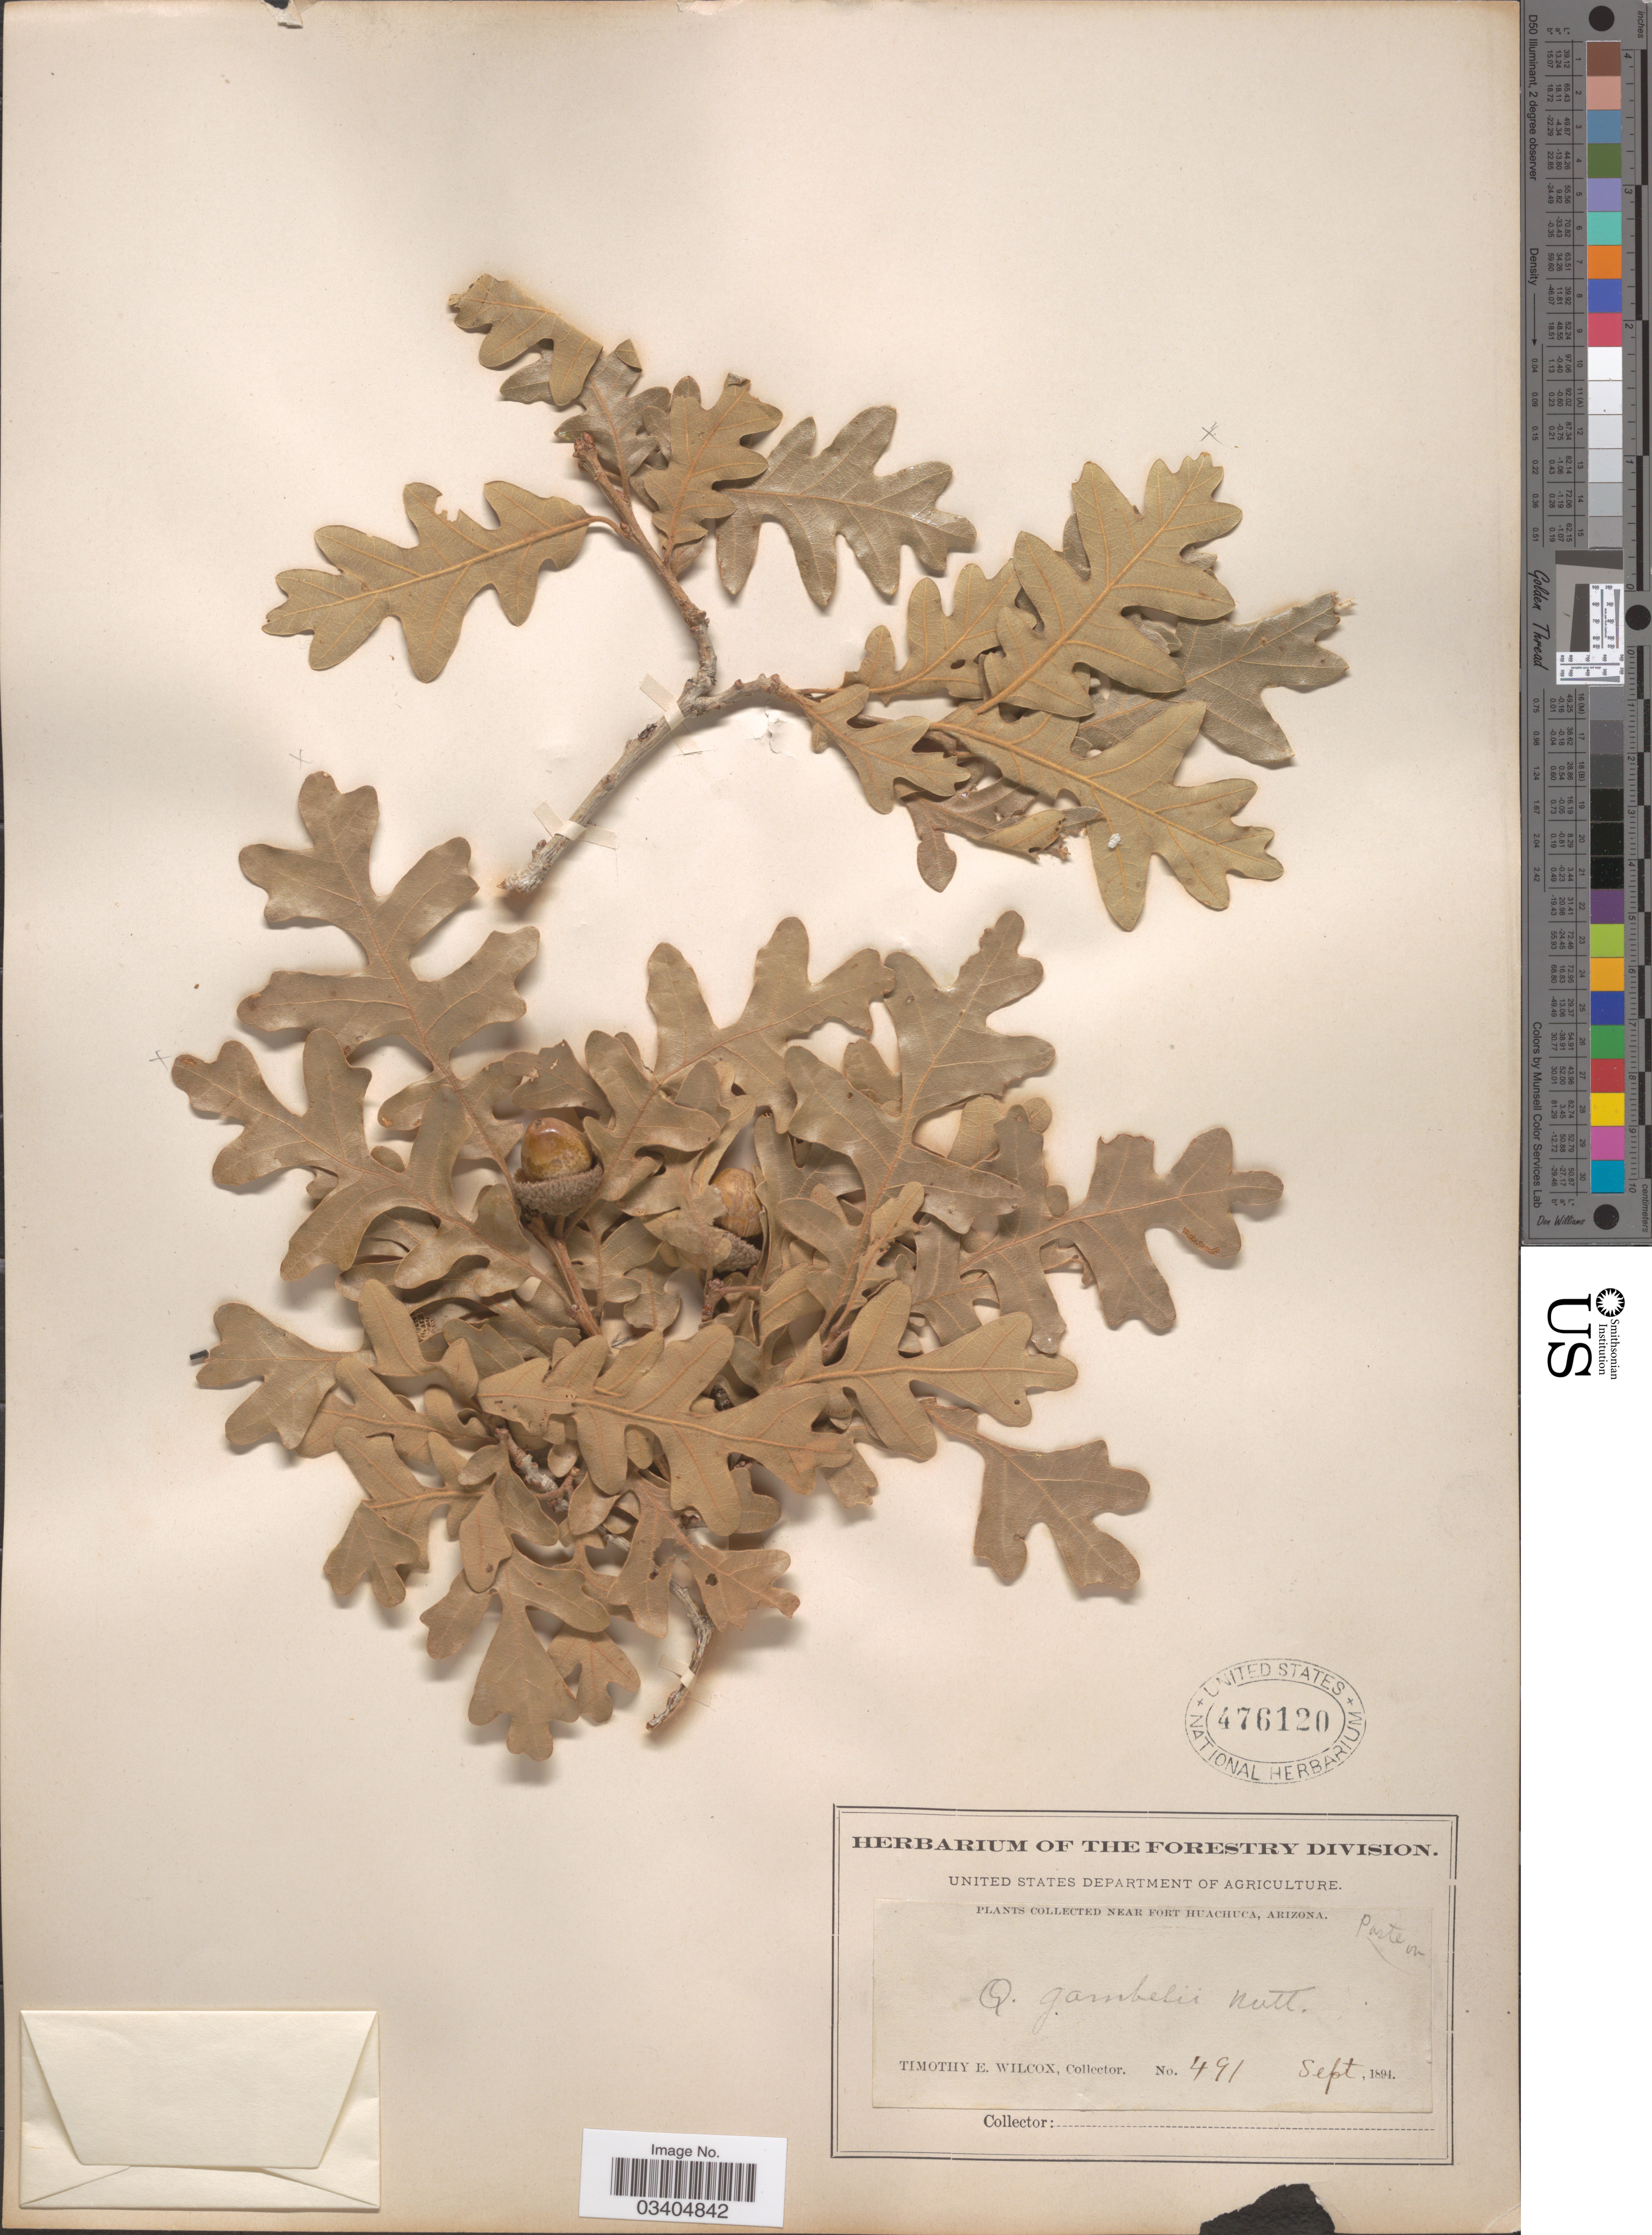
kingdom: Plantae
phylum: Tracheophyta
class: Magnoliopsida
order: Fagales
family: Fagaceae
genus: Quercus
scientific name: Quercus gambelii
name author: Nutt.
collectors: T. E. Wilcox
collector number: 491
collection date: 1894-09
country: United States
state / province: Arizona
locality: Near Fort Huachuca.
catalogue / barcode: US 476120